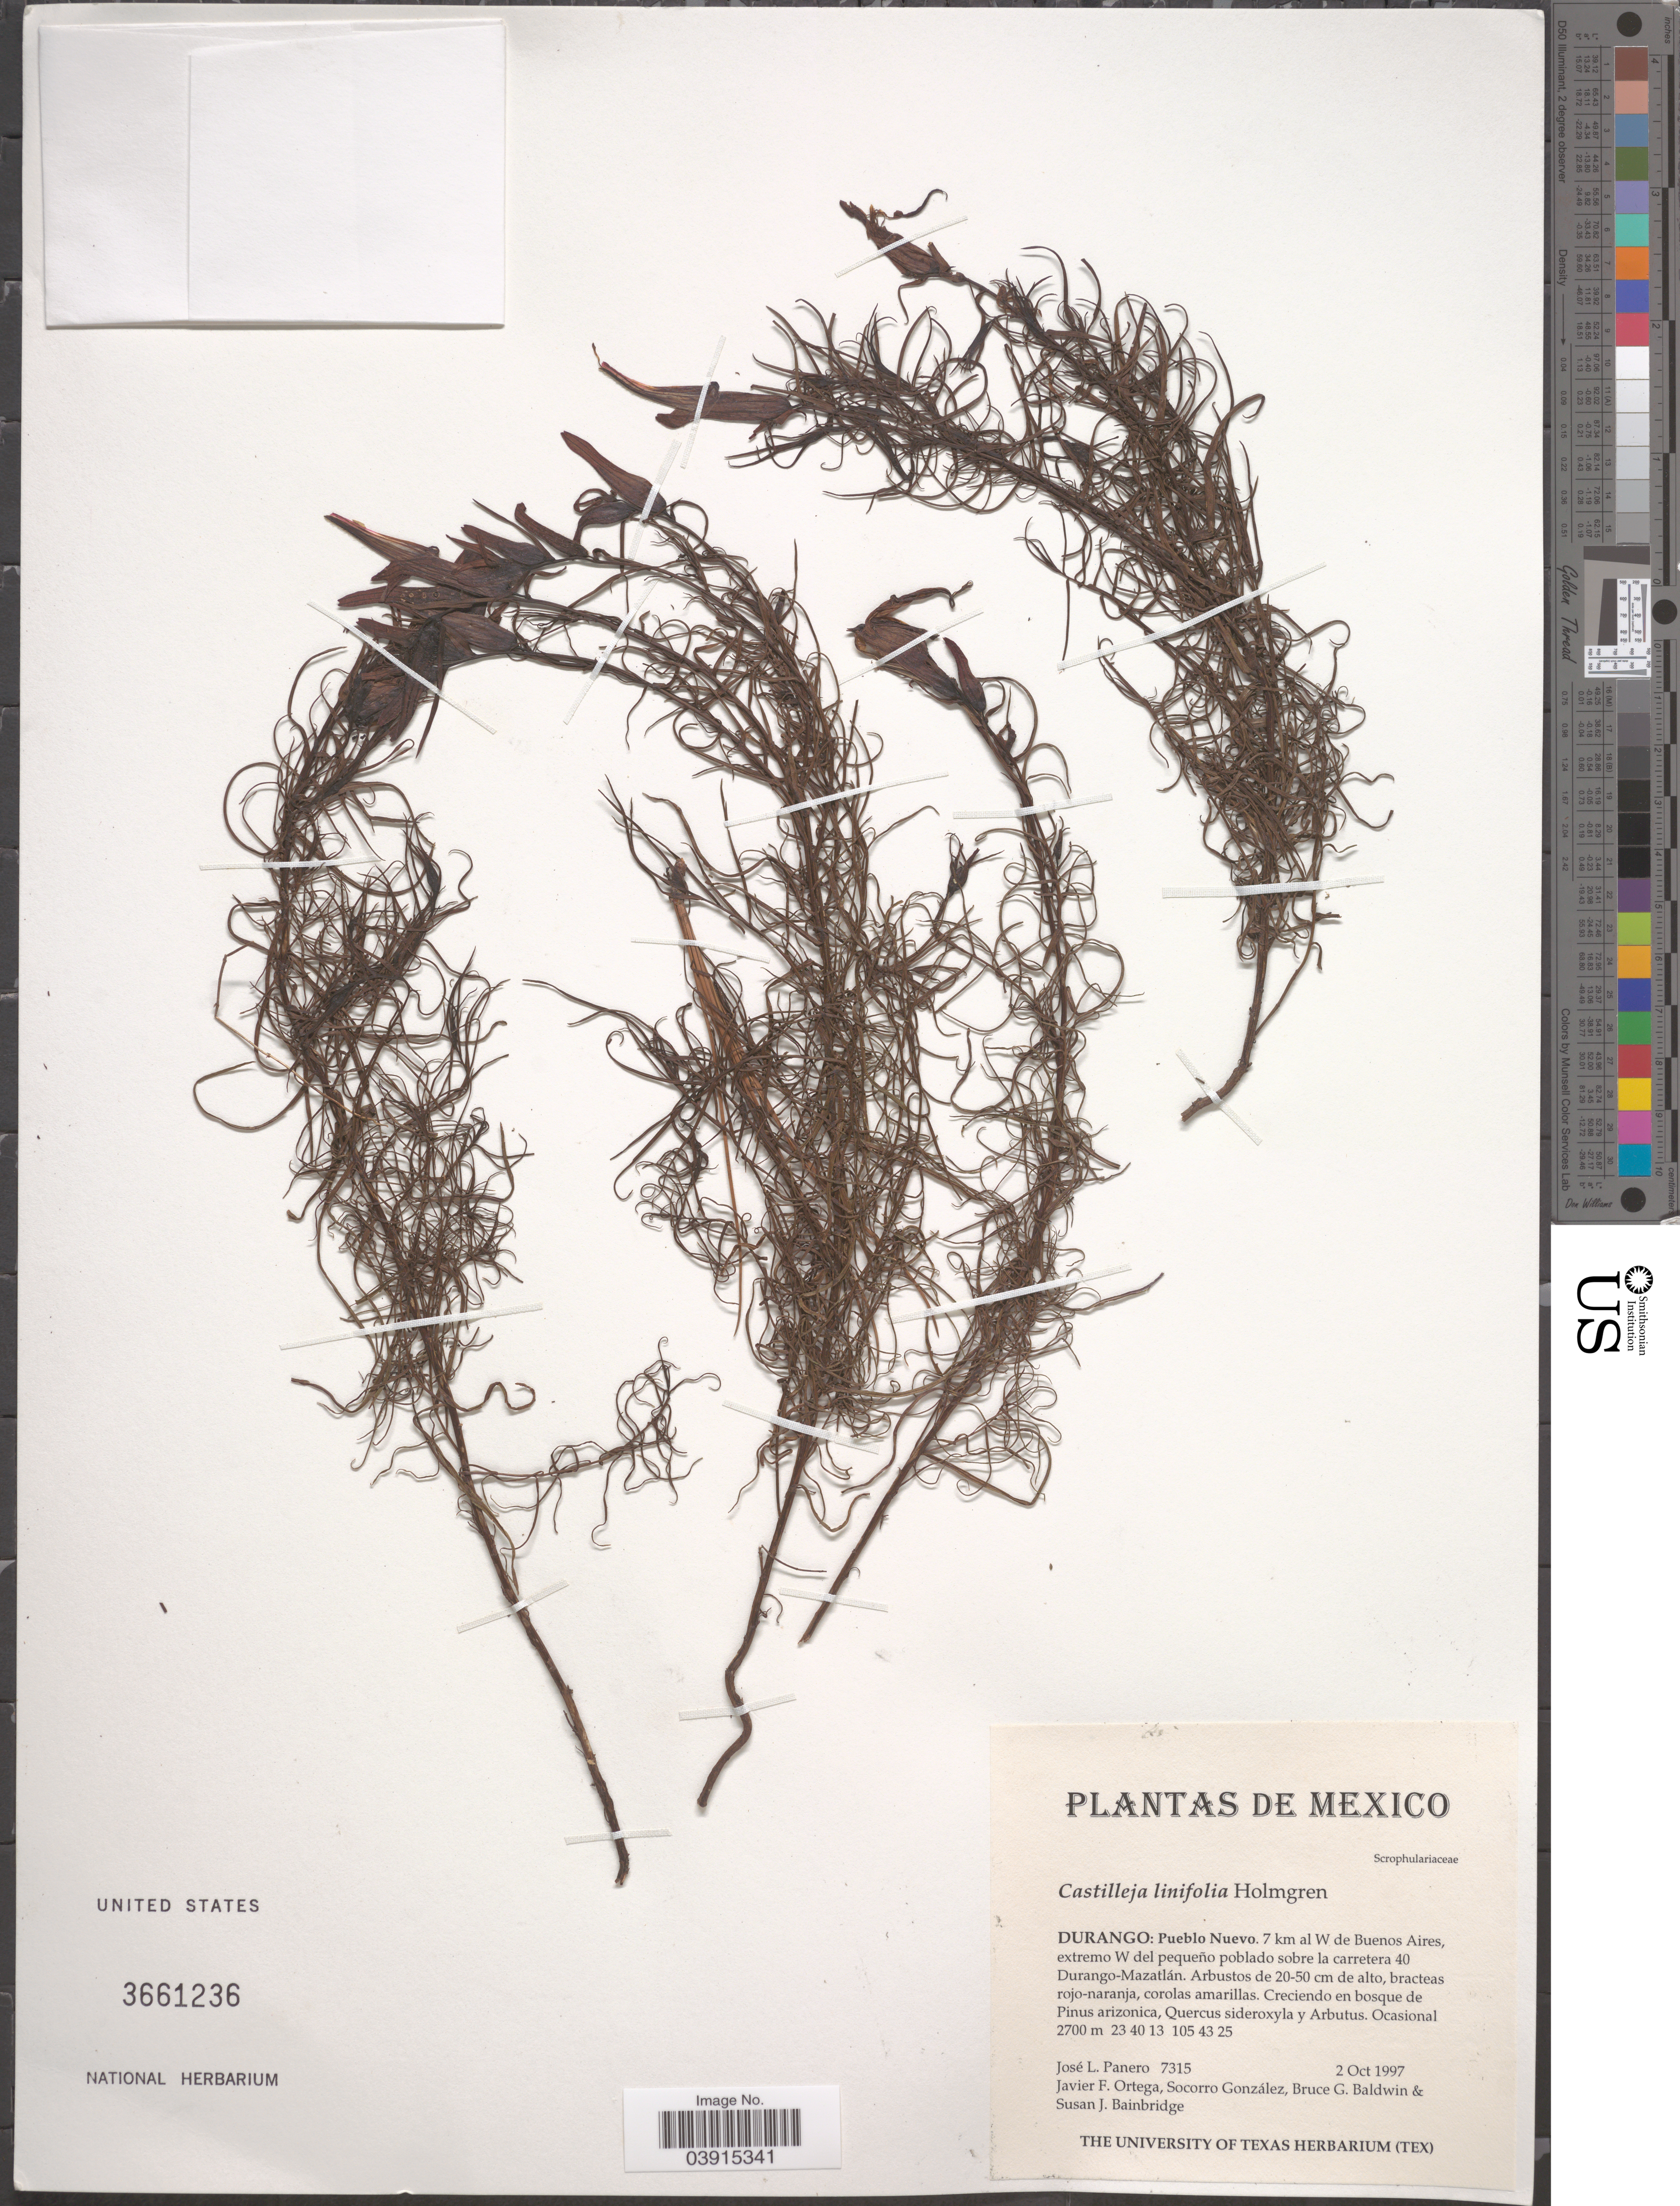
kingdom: Plantae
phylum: Tracheophyta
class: Magnoliopsida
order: Lamiales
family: Orobanchaceae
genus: Castilleja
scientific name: Castilleja linifolia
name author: N.H. Holmgren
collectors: J. L. Panero, J. Ortega, S. González, B. Baldwin & S. Bainbridge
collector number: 7315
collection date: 1997-10-02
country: Mexico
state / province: Durango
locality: Pueblo Nuevo. 7 km al W de Buenos Aires, extremo W del pequeño poblado sobre la carretera 40 Durango-Mazatlán.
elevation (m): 2700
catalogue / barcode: US 3661236